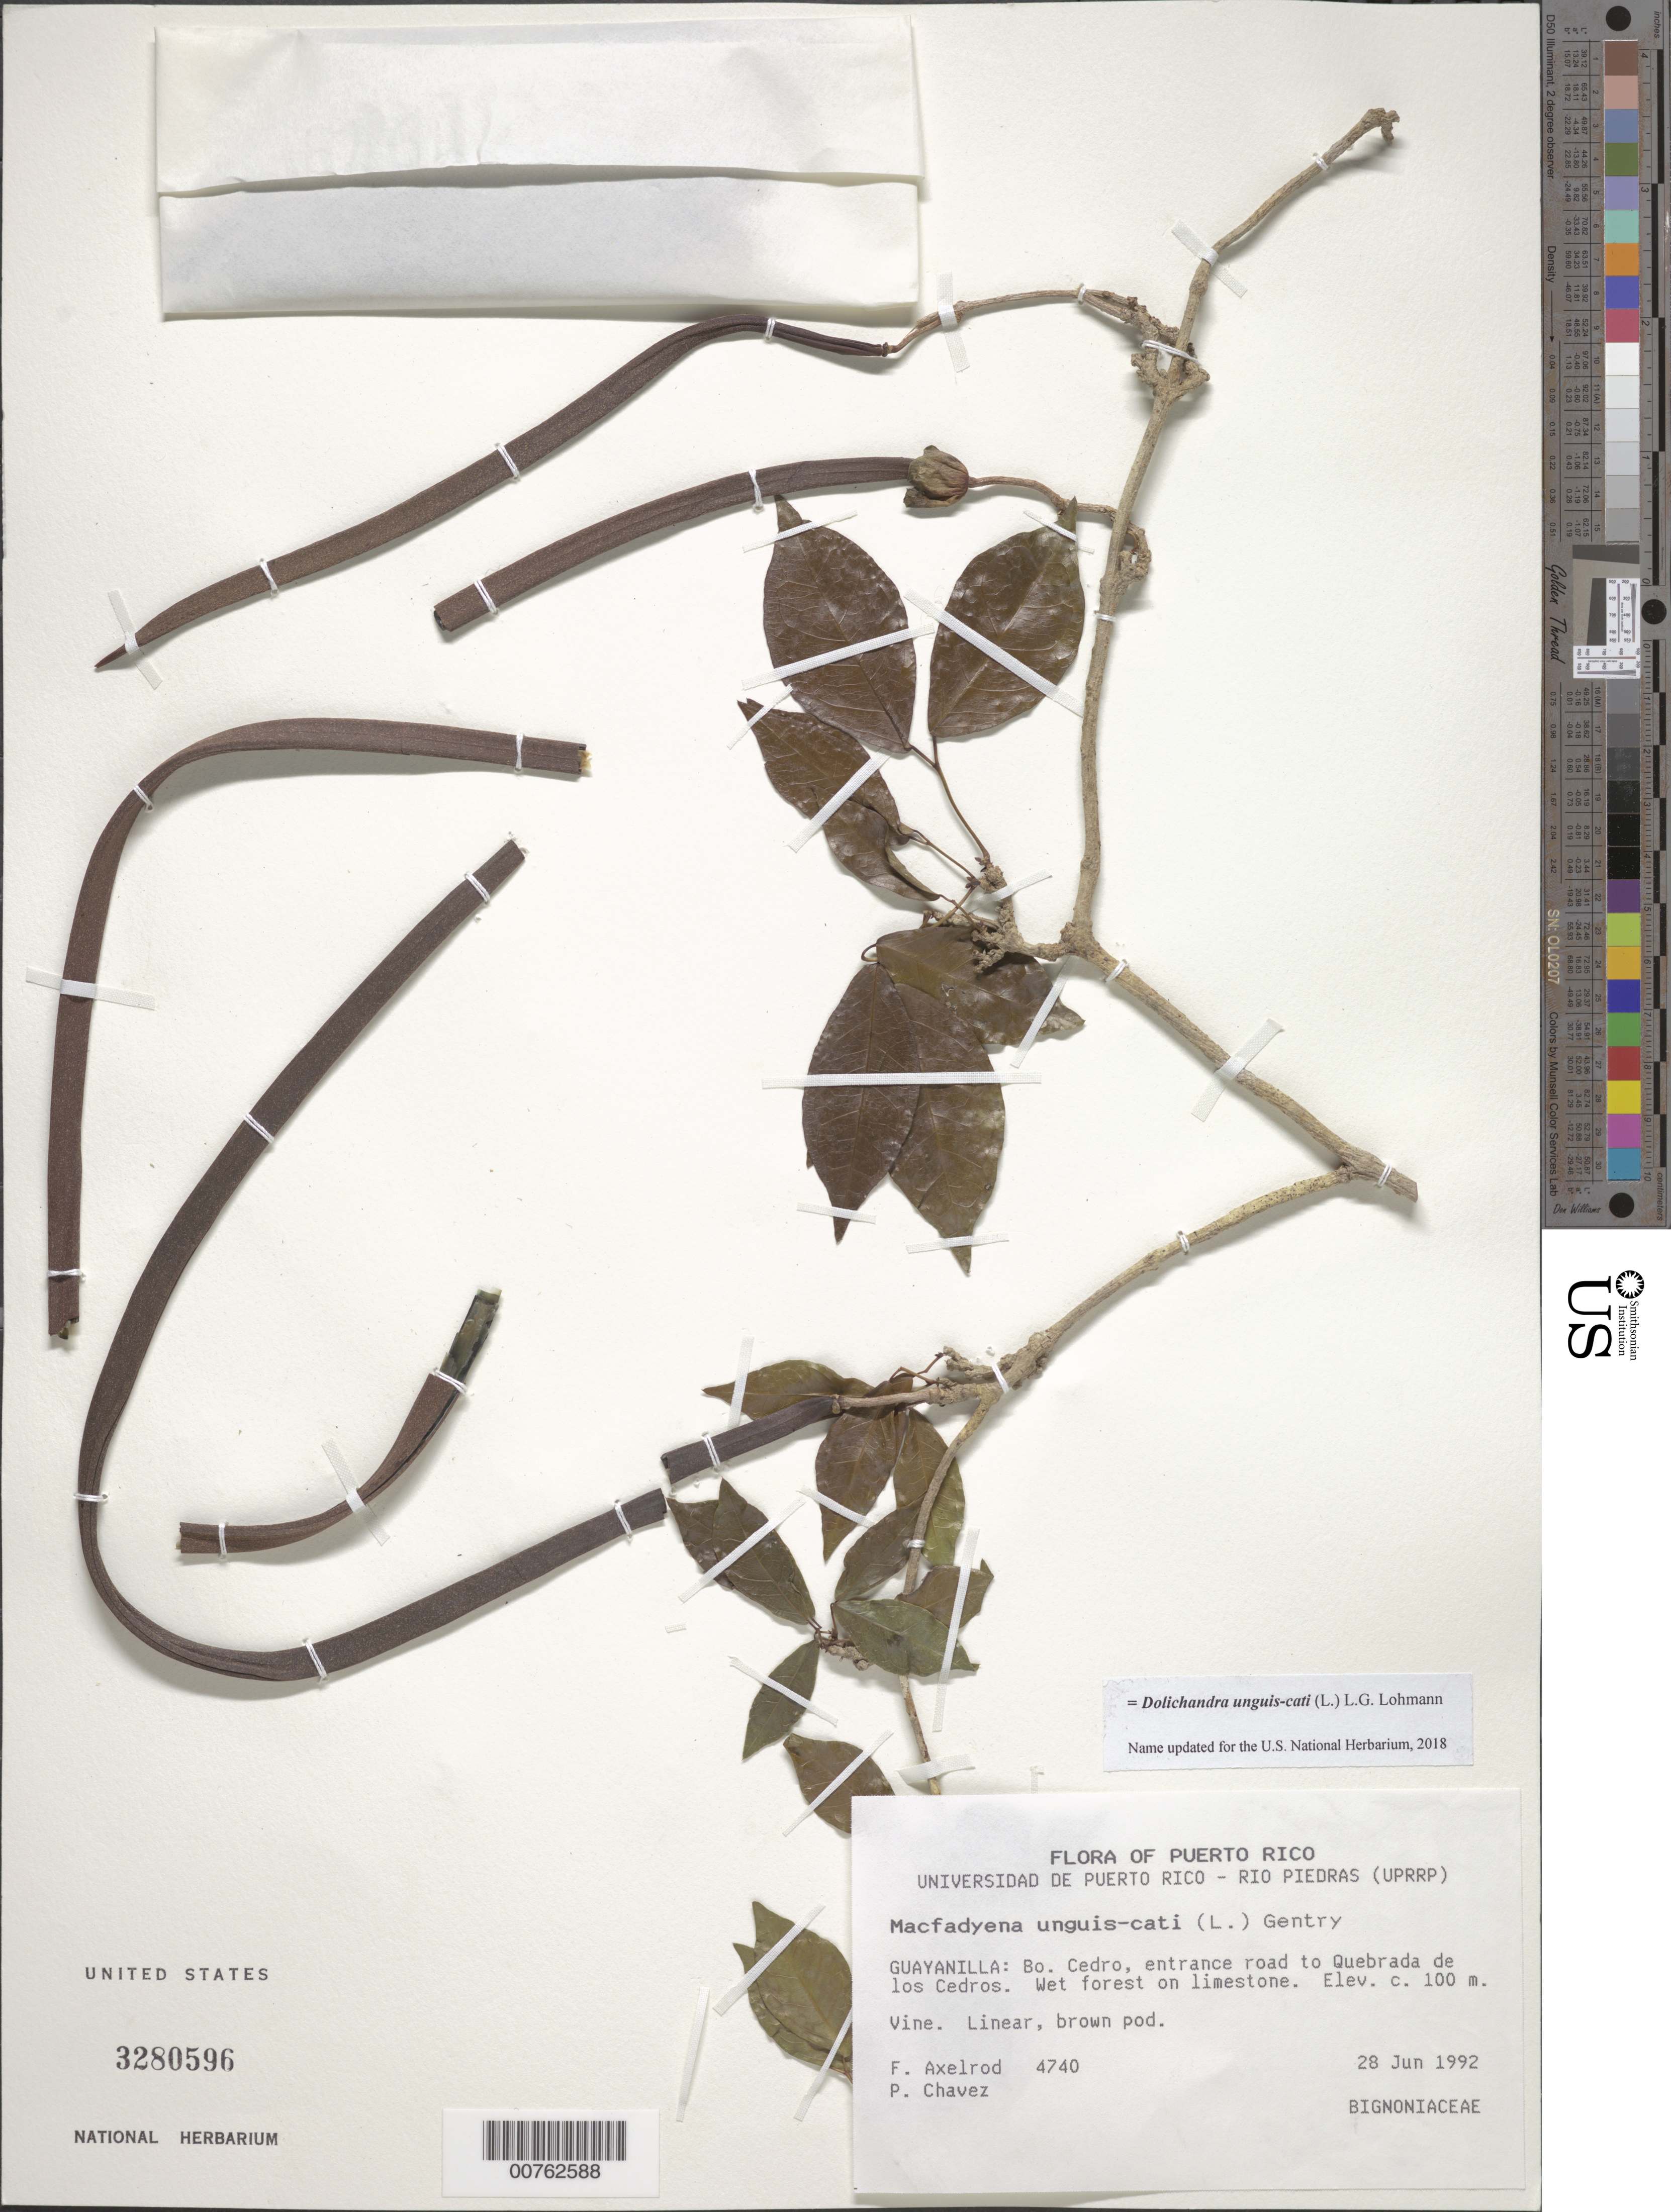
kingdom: Plantae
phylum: Tracheophyta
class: Magnoliopsida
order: Lamiales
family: Bignoniaceae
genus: Dolichandra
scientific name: Dolichandra unguis-cati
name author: (L.) L.G. Lohmann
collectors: F. S. Axelrod & P. Chavez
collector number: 4740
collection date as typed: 28 Jun 1992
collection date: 1992-06-28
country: Puerto Rico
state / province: Guayanilla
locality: Guayanilla: Bo. Cedro, entrance road to Quebrada de los Cedros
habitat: Wet forest on limestone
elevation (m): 100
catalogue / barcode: US 3280596